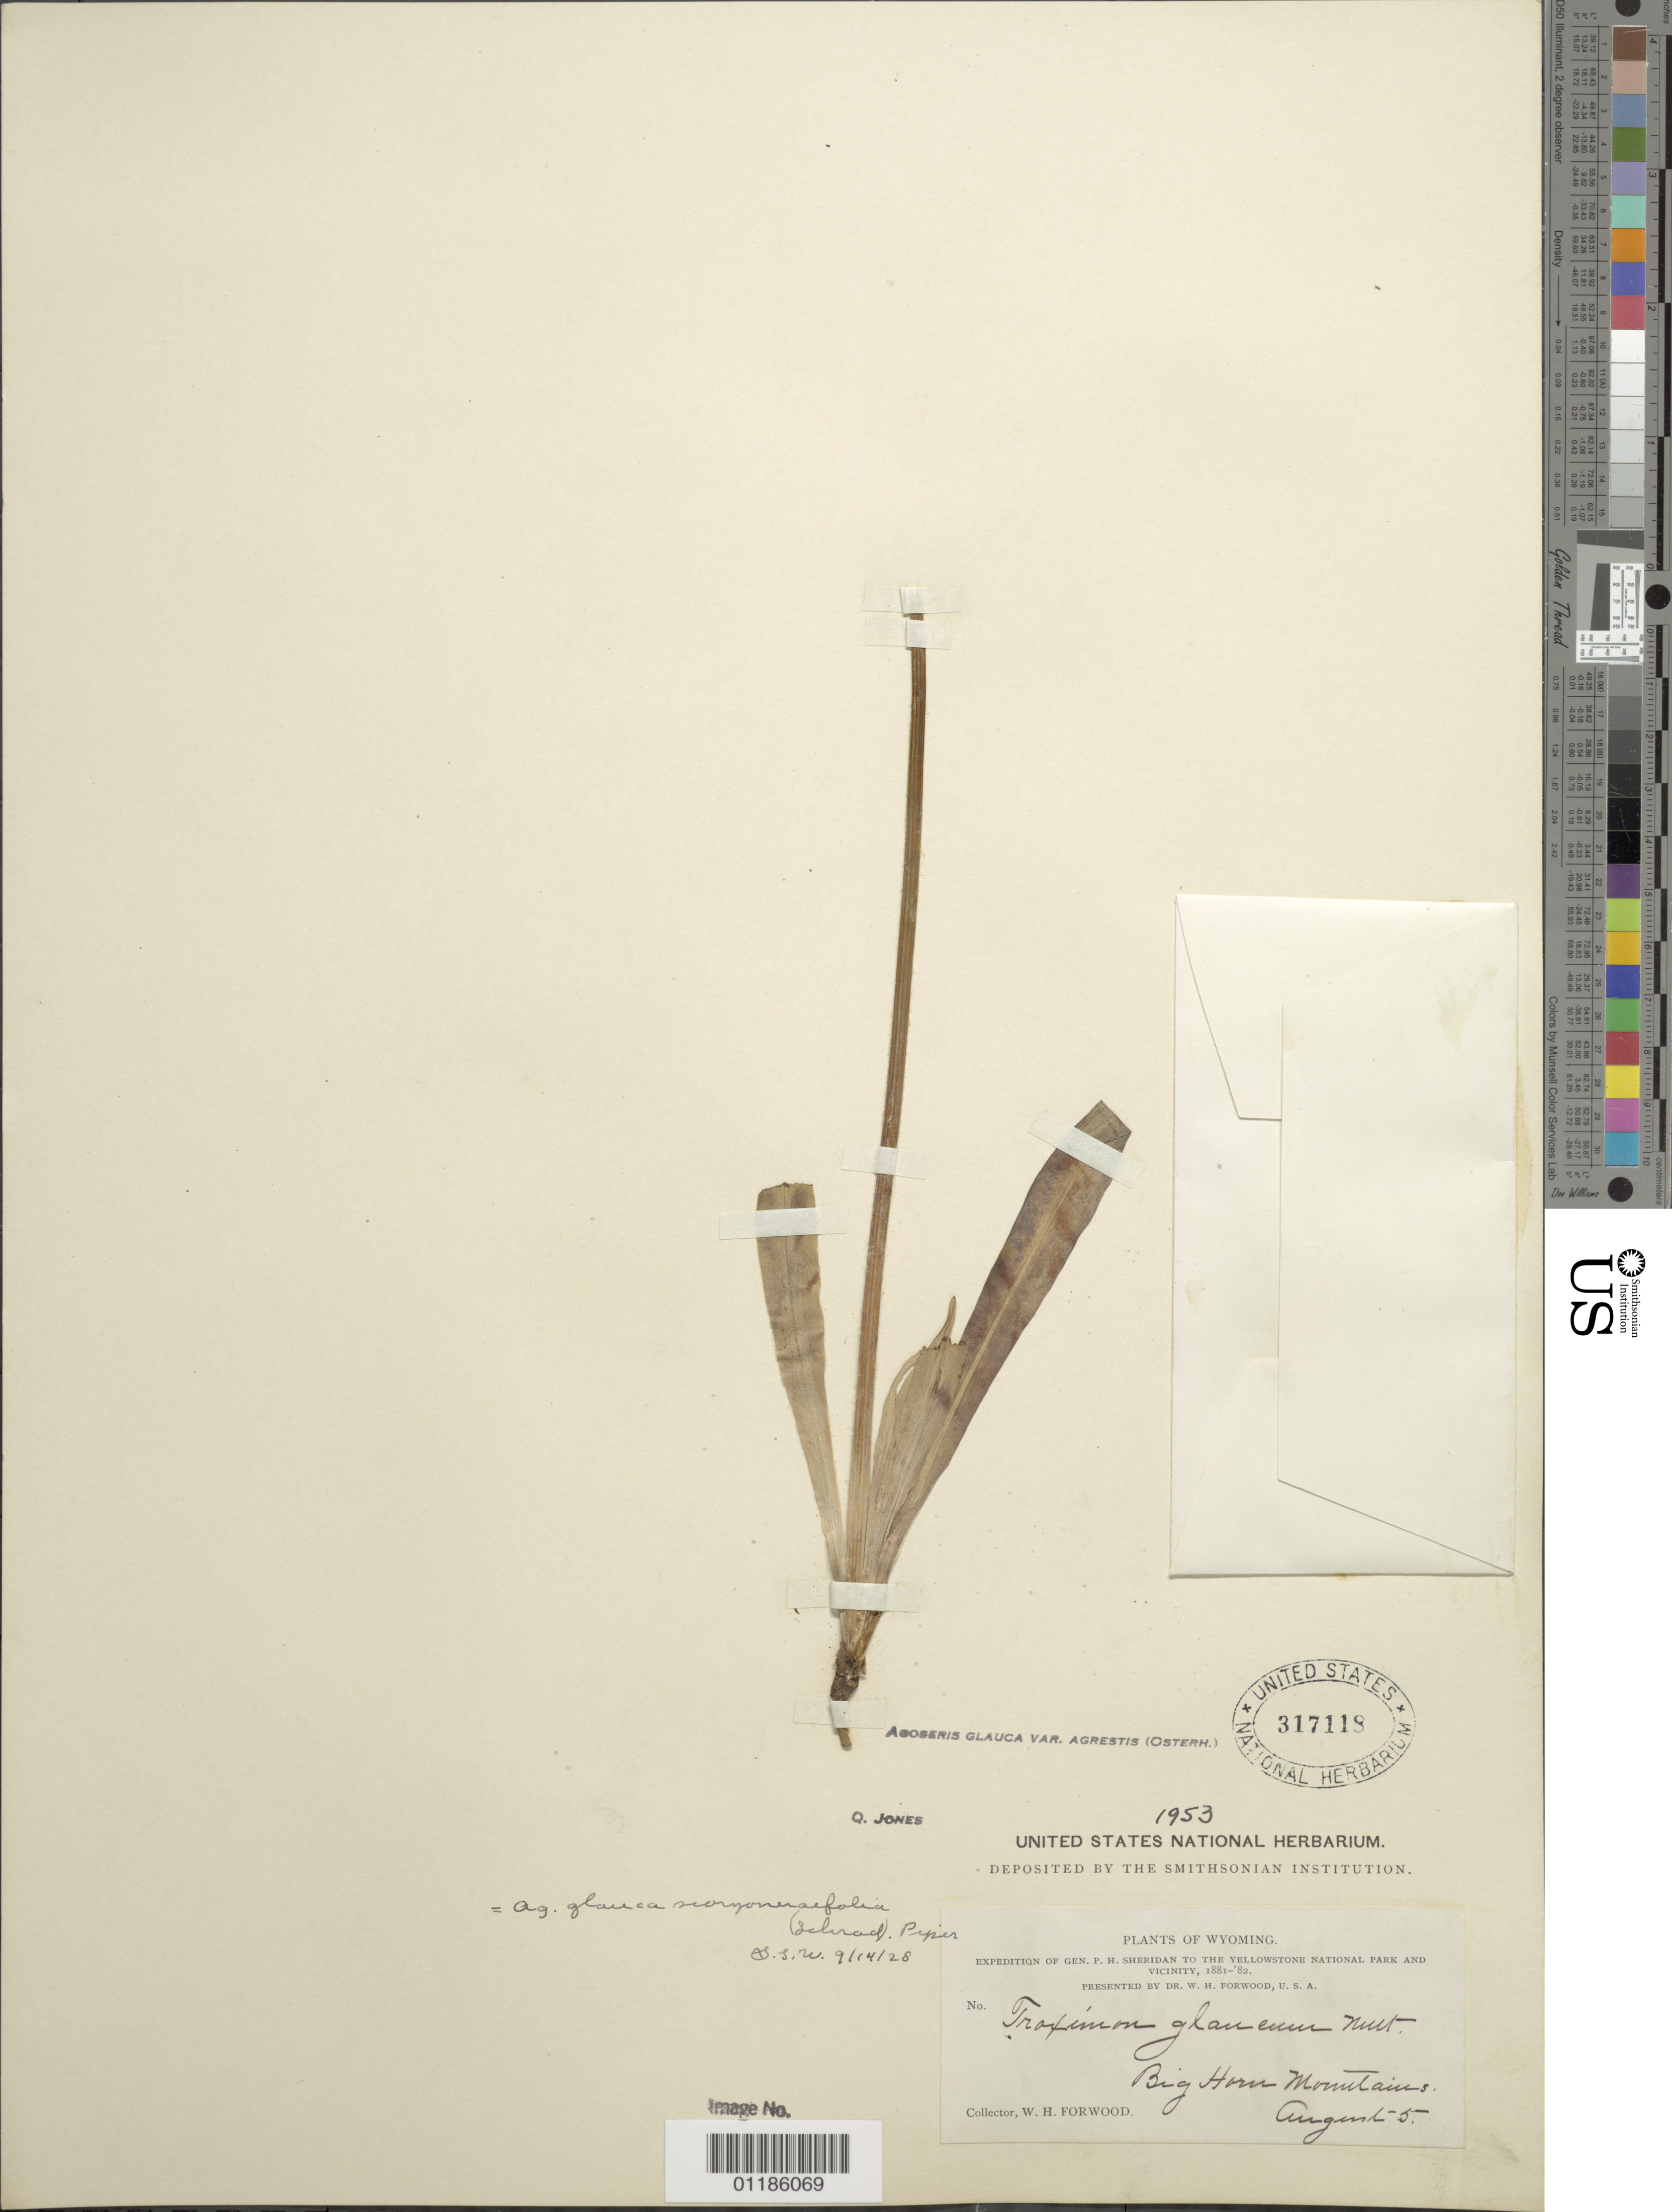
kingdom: Plantae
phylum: Tracheophyta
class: Magnoliopsida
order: Asterales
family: Asteraceae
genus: Agoseris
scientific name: Agoseris glauca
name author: (Pursh) Raf.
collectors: W. Forwood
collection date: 1881-08-05 or 1882-08-05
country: United States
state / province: Wyoming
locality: Big Horn Mountains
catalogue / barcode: US 317118